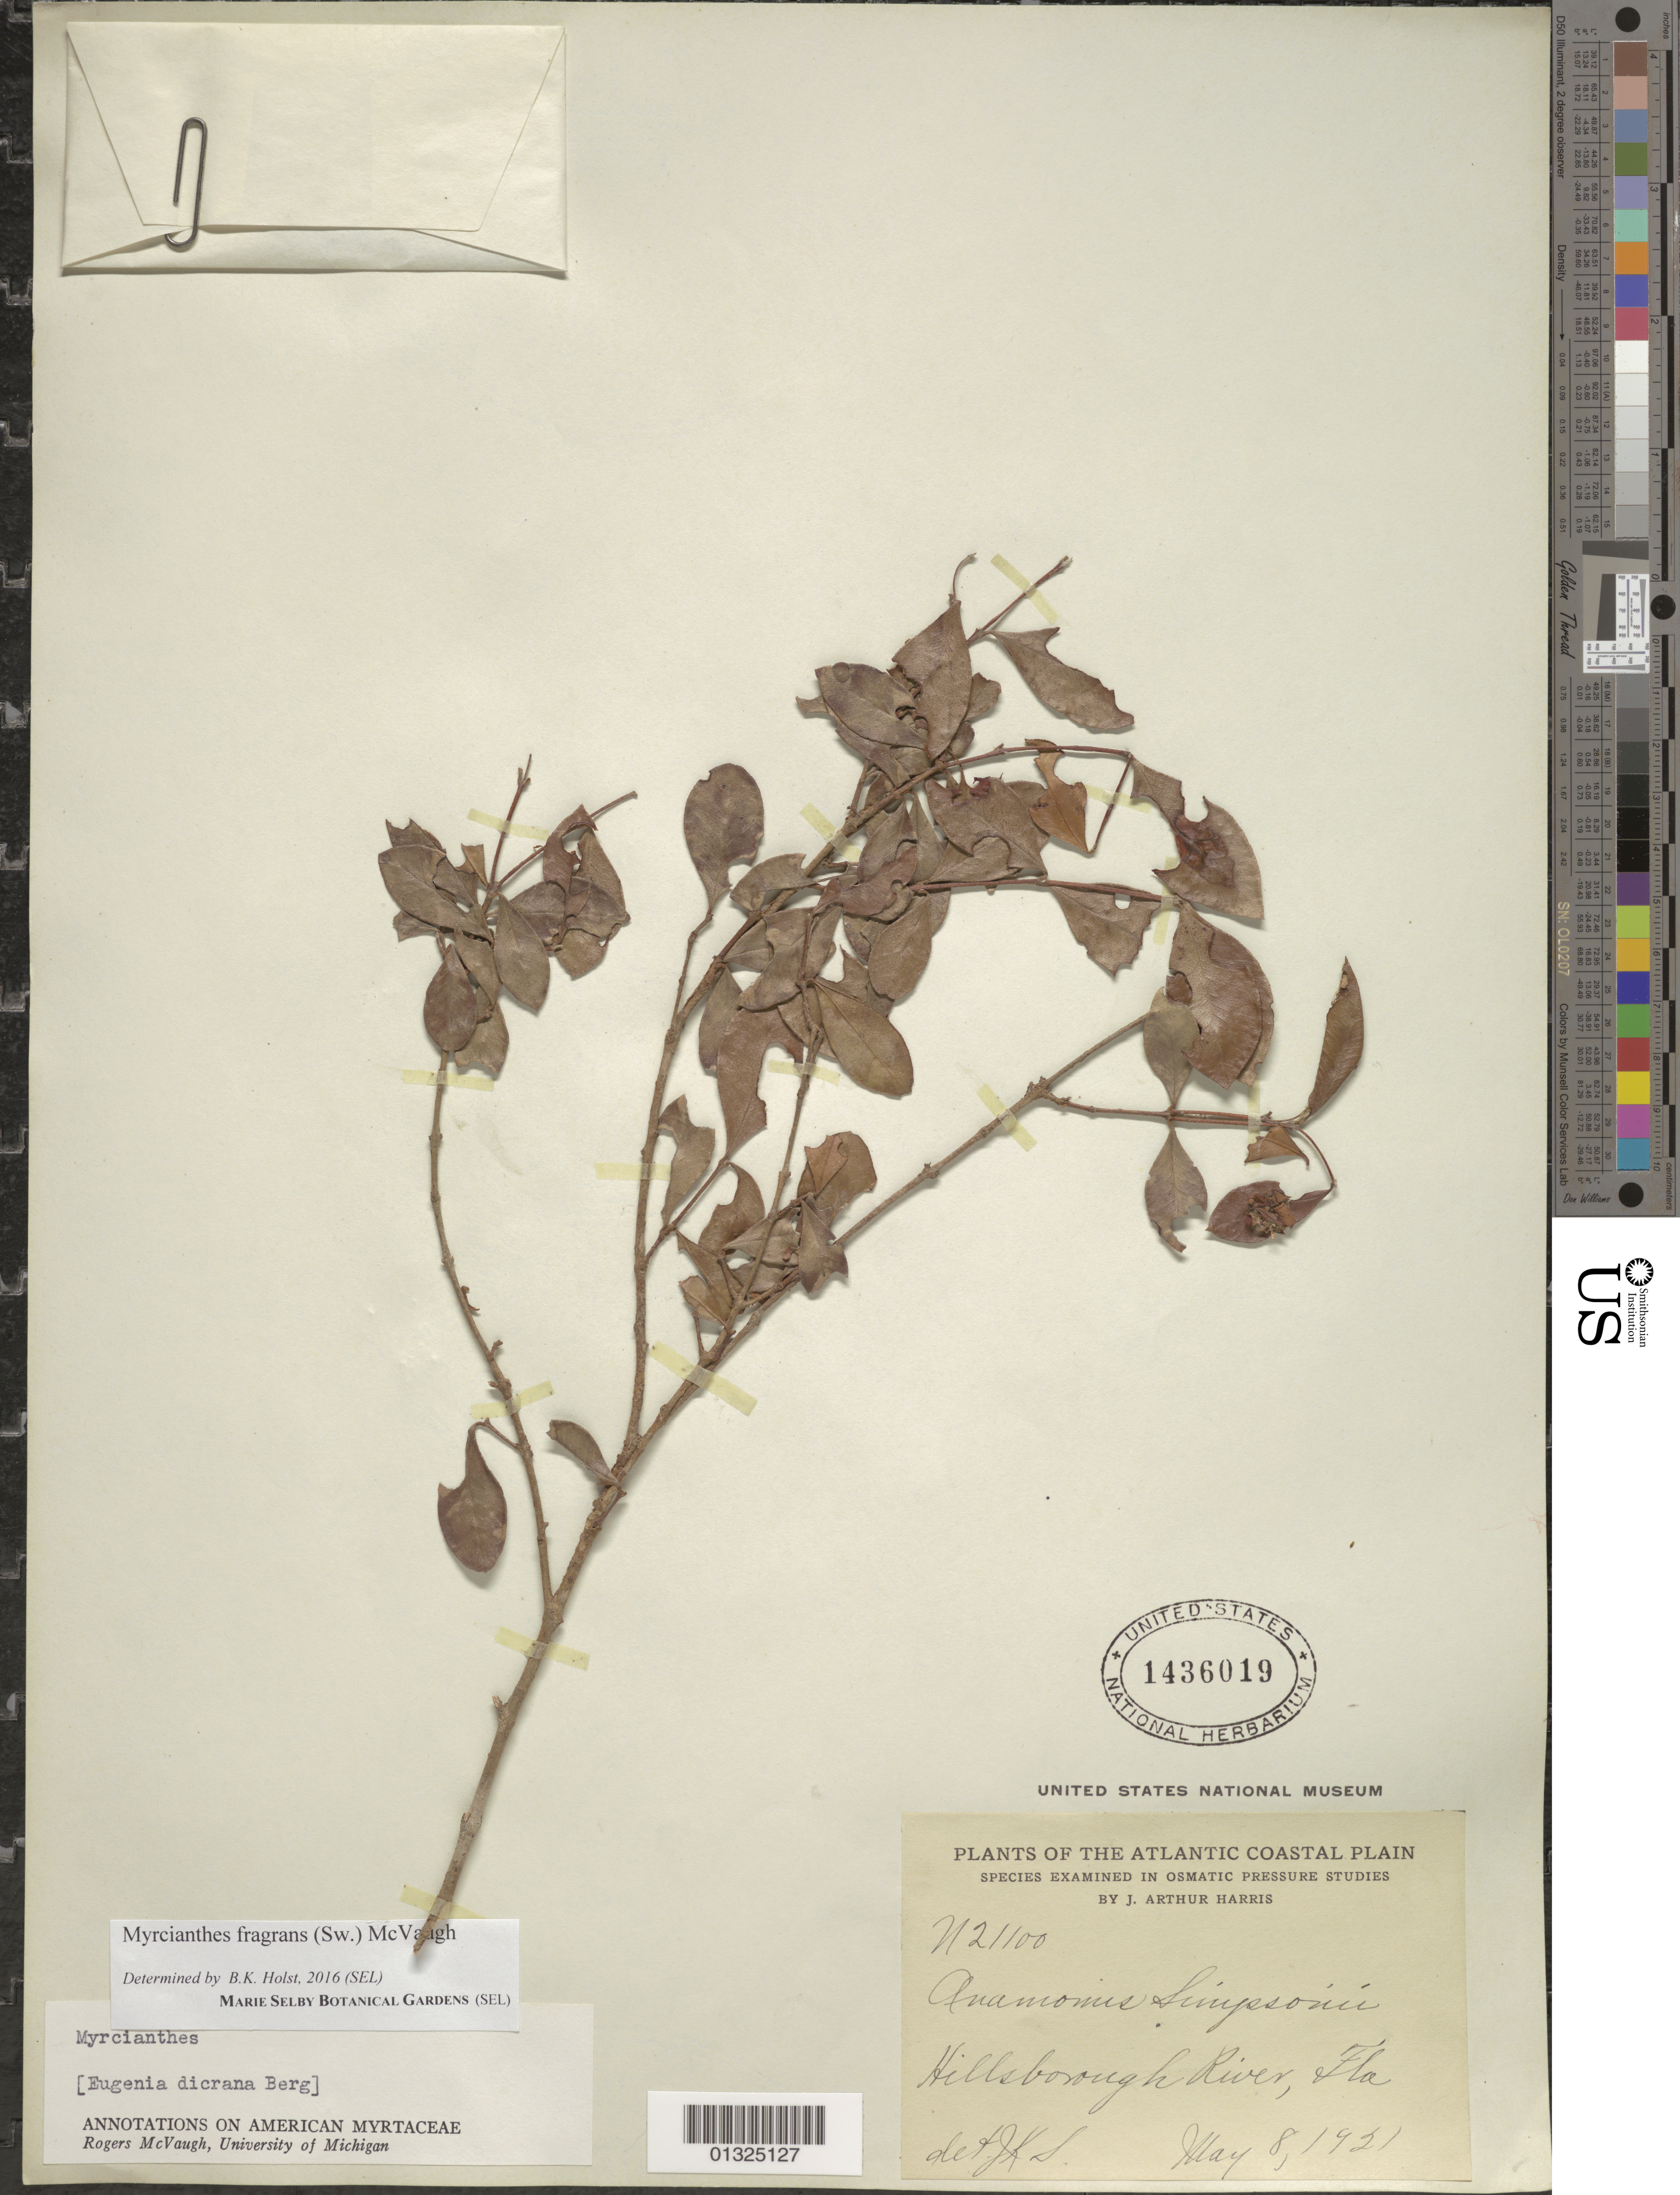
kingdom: Plantae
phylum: Tracheophyta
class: Magnoliopsida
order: Myrtales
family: Myrtaceae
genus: Myrcianthes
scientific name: Myrcianthes fragrans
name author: (Sw.) McVaugh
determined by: Holst, Bruce K.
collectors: J. A. Harris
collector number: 21100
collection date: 1921-05-08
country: United States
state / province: Florida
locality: Hillsborough River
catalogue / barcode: US 1436019